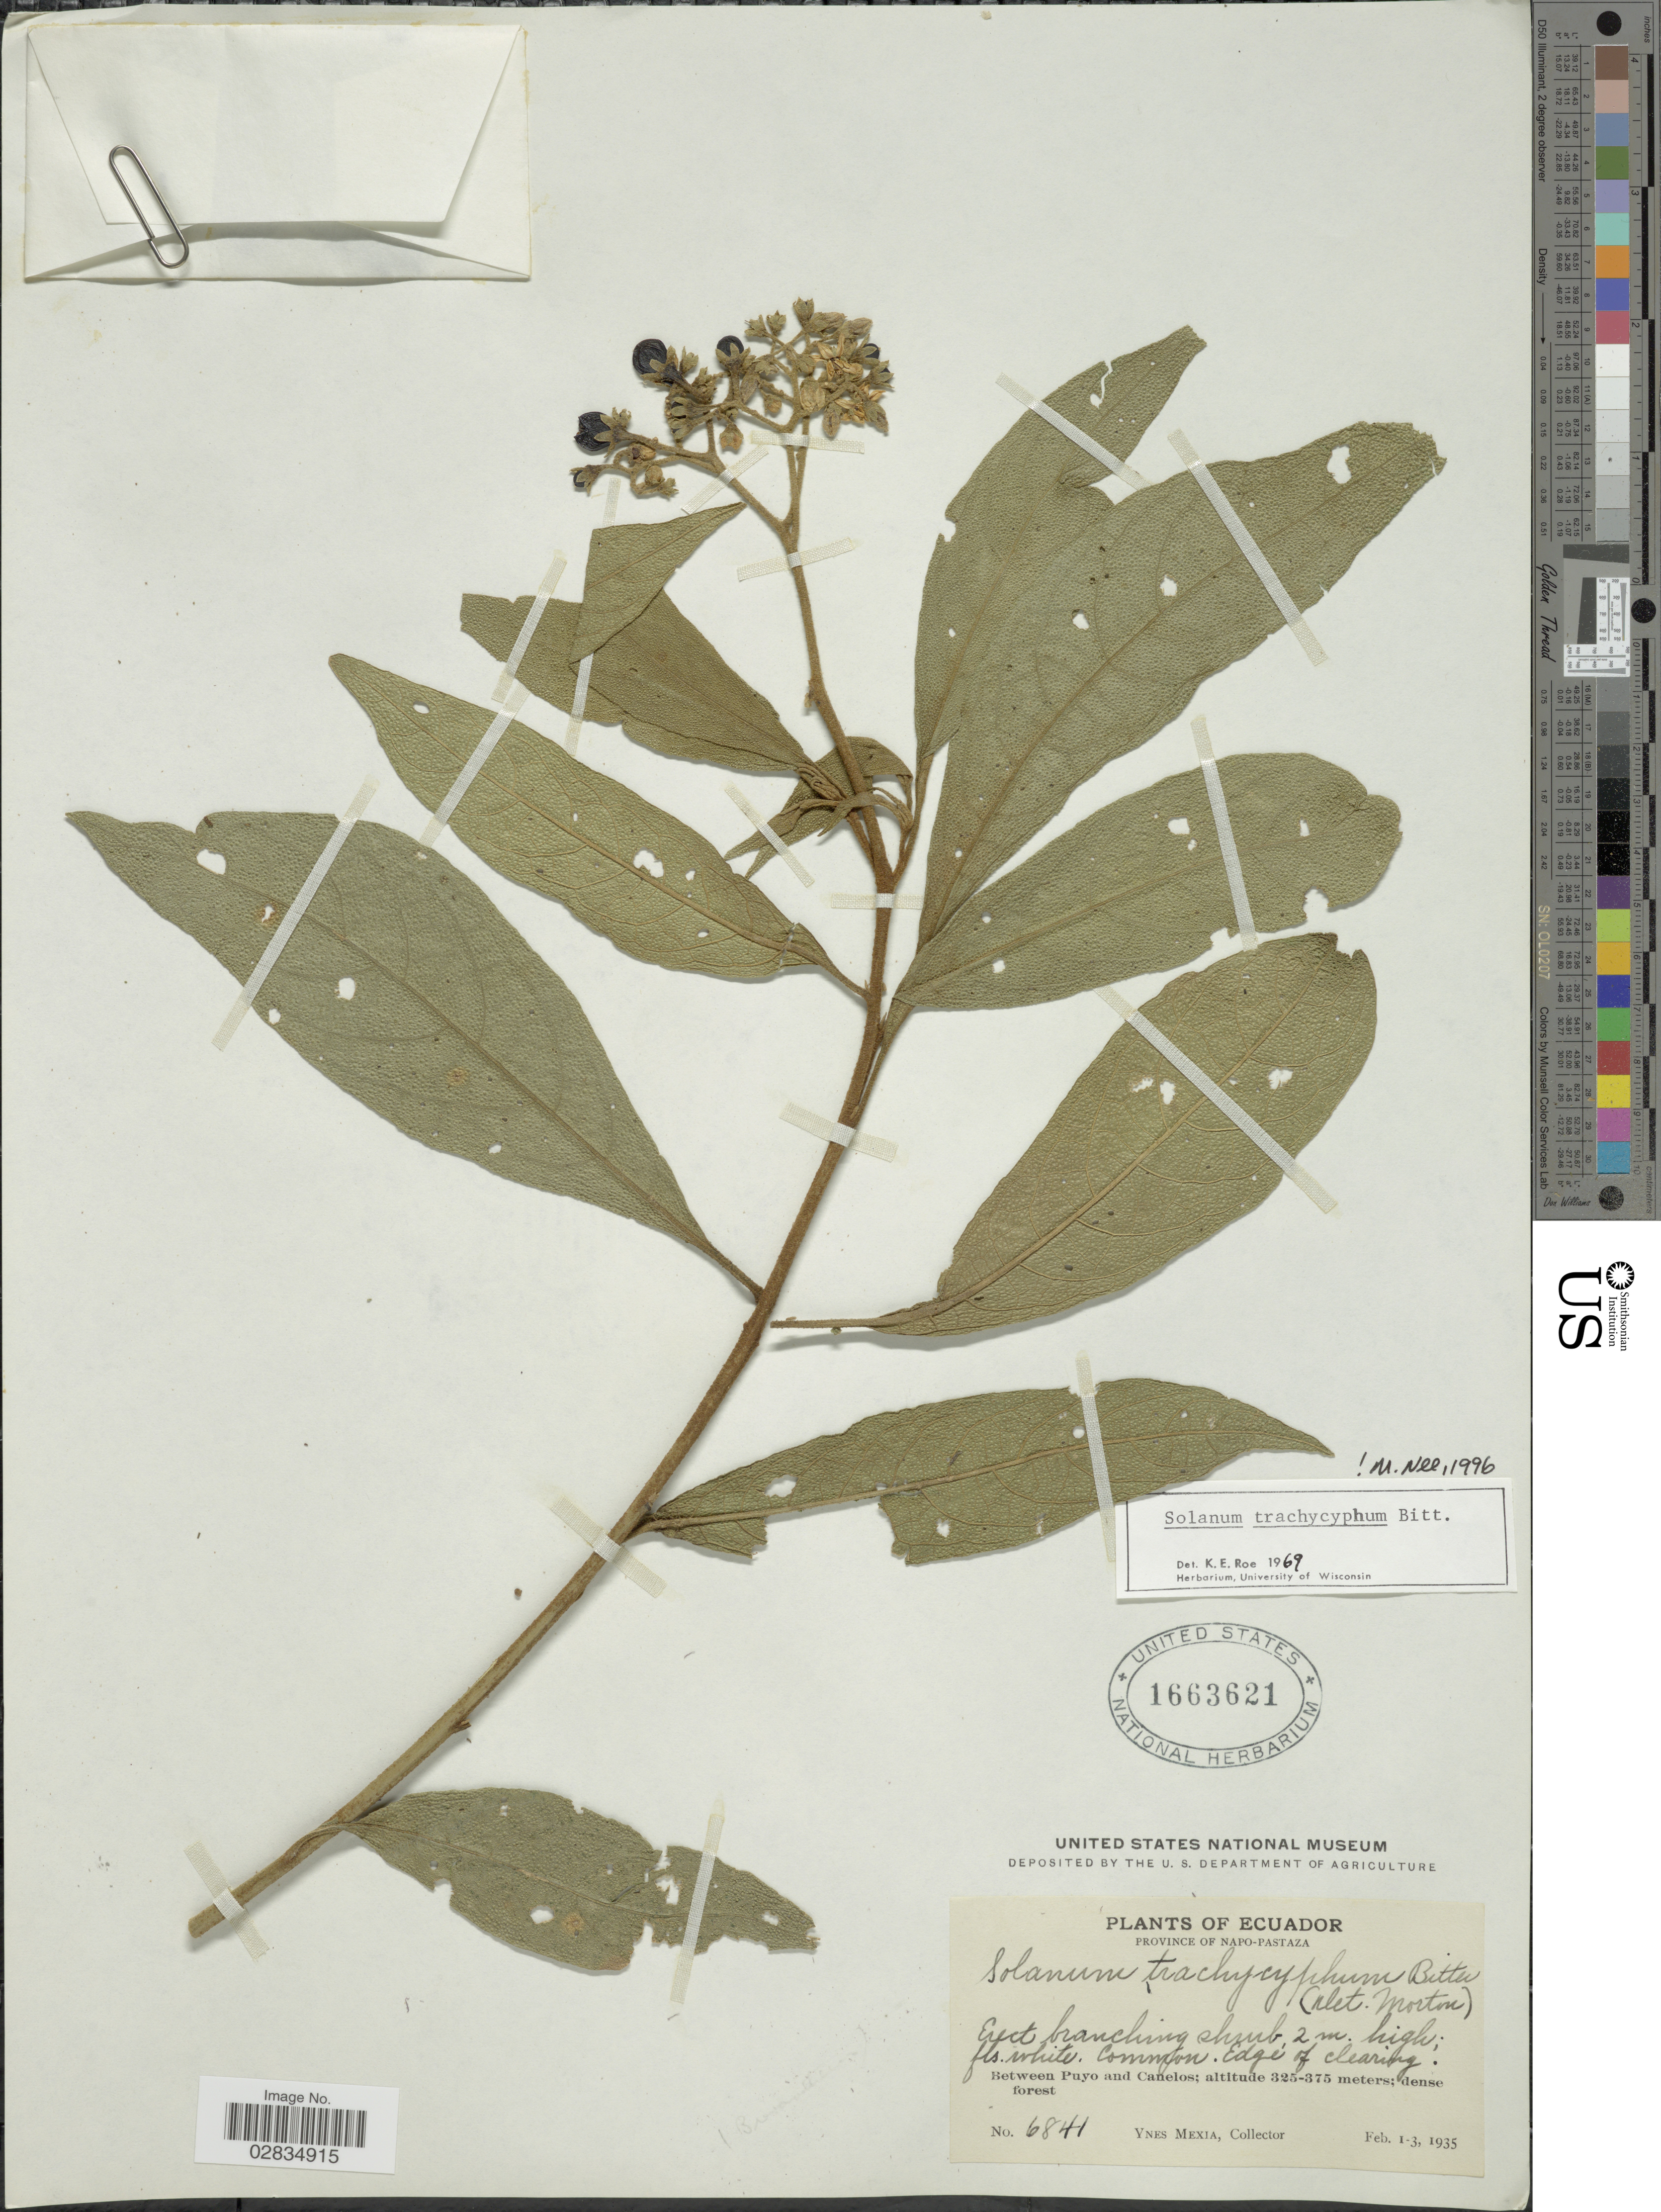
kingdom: Plantae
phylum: Tracheophyta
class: Magnoliopsida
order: Solanales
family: Solanaceae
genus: Solanum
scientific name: Solanum trachycyphum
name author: Bitter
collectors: Y. Mexia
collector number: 6841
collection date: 1935-02-01/1935-02-03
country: Ecuador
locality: Province of Napo-Pastaza, Between Puyo and Canelos.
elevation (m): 325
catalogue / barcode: US 1663621